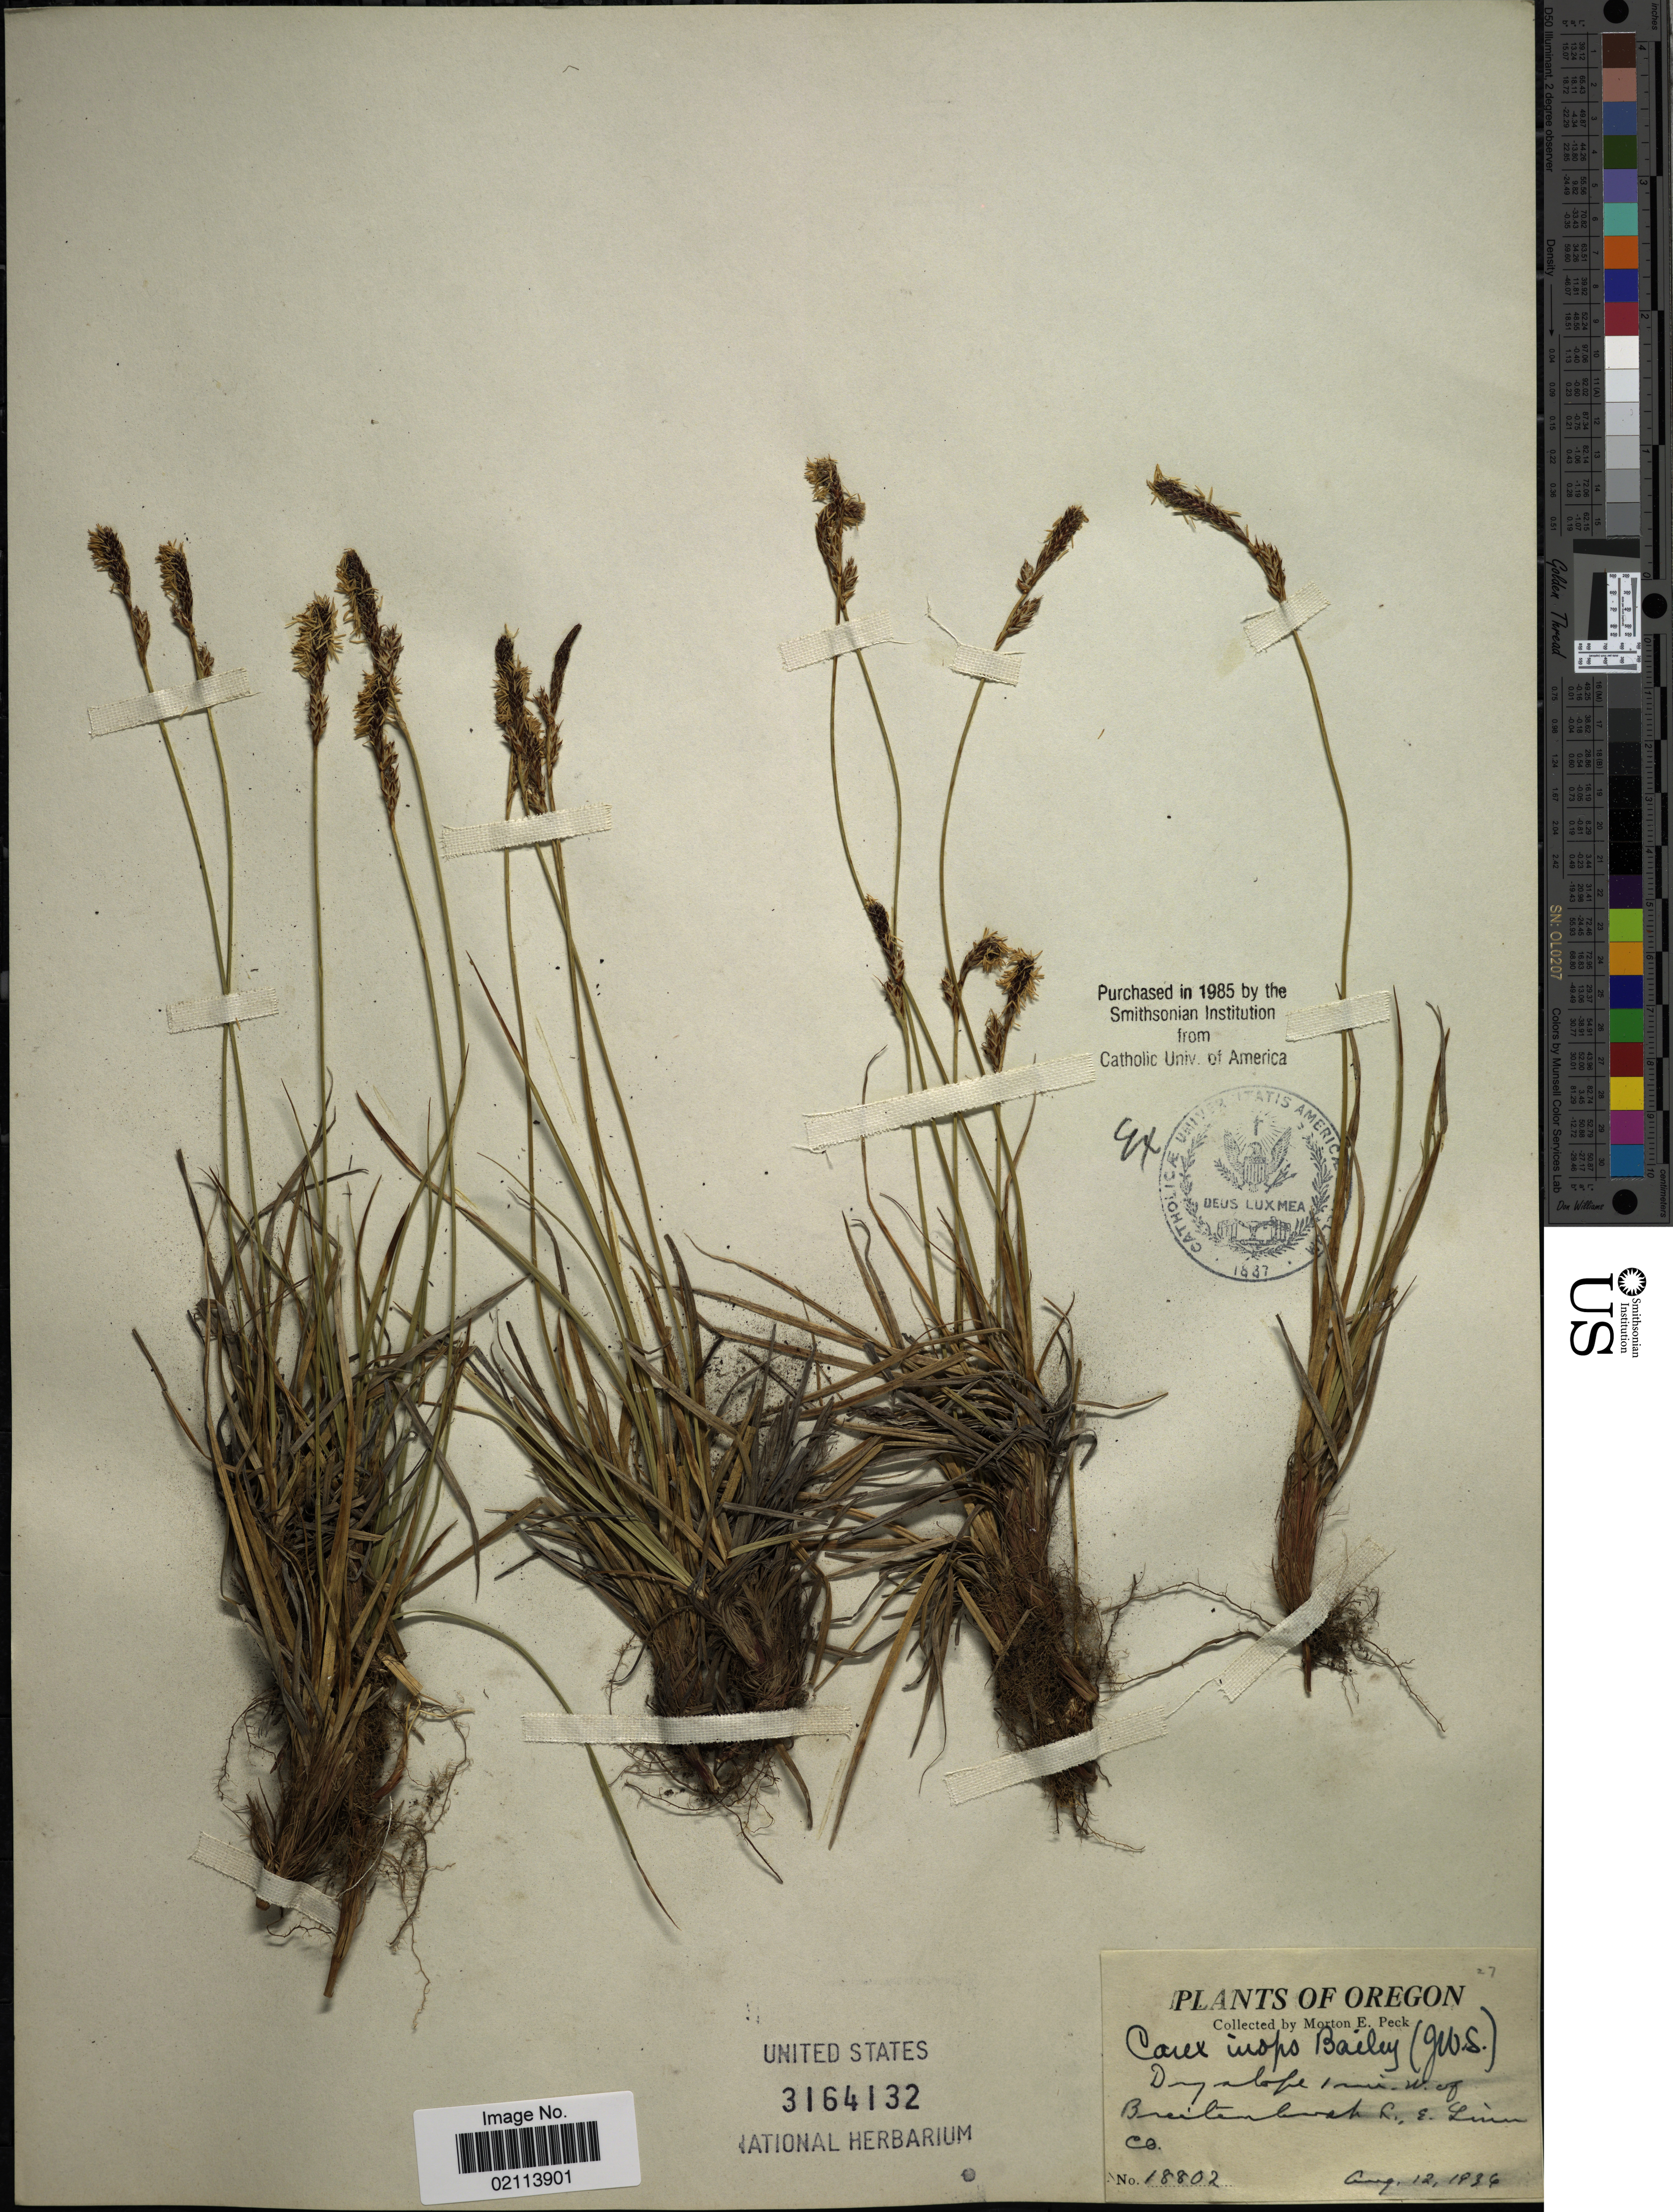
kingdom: Plantae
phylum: Tracheophyta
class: Liliopsida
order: Poales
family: Cyperaceae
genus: Carex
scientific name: Carex inops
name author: L.H. Bailey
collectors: M. E. Peck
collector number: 18802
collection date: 1936-08-12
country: United States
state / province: Oregon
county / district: Linn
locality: Dry slope 1 mi. W. of Breitenbach L.E. [interpreted] Linn Co.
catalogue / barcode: US 3164132